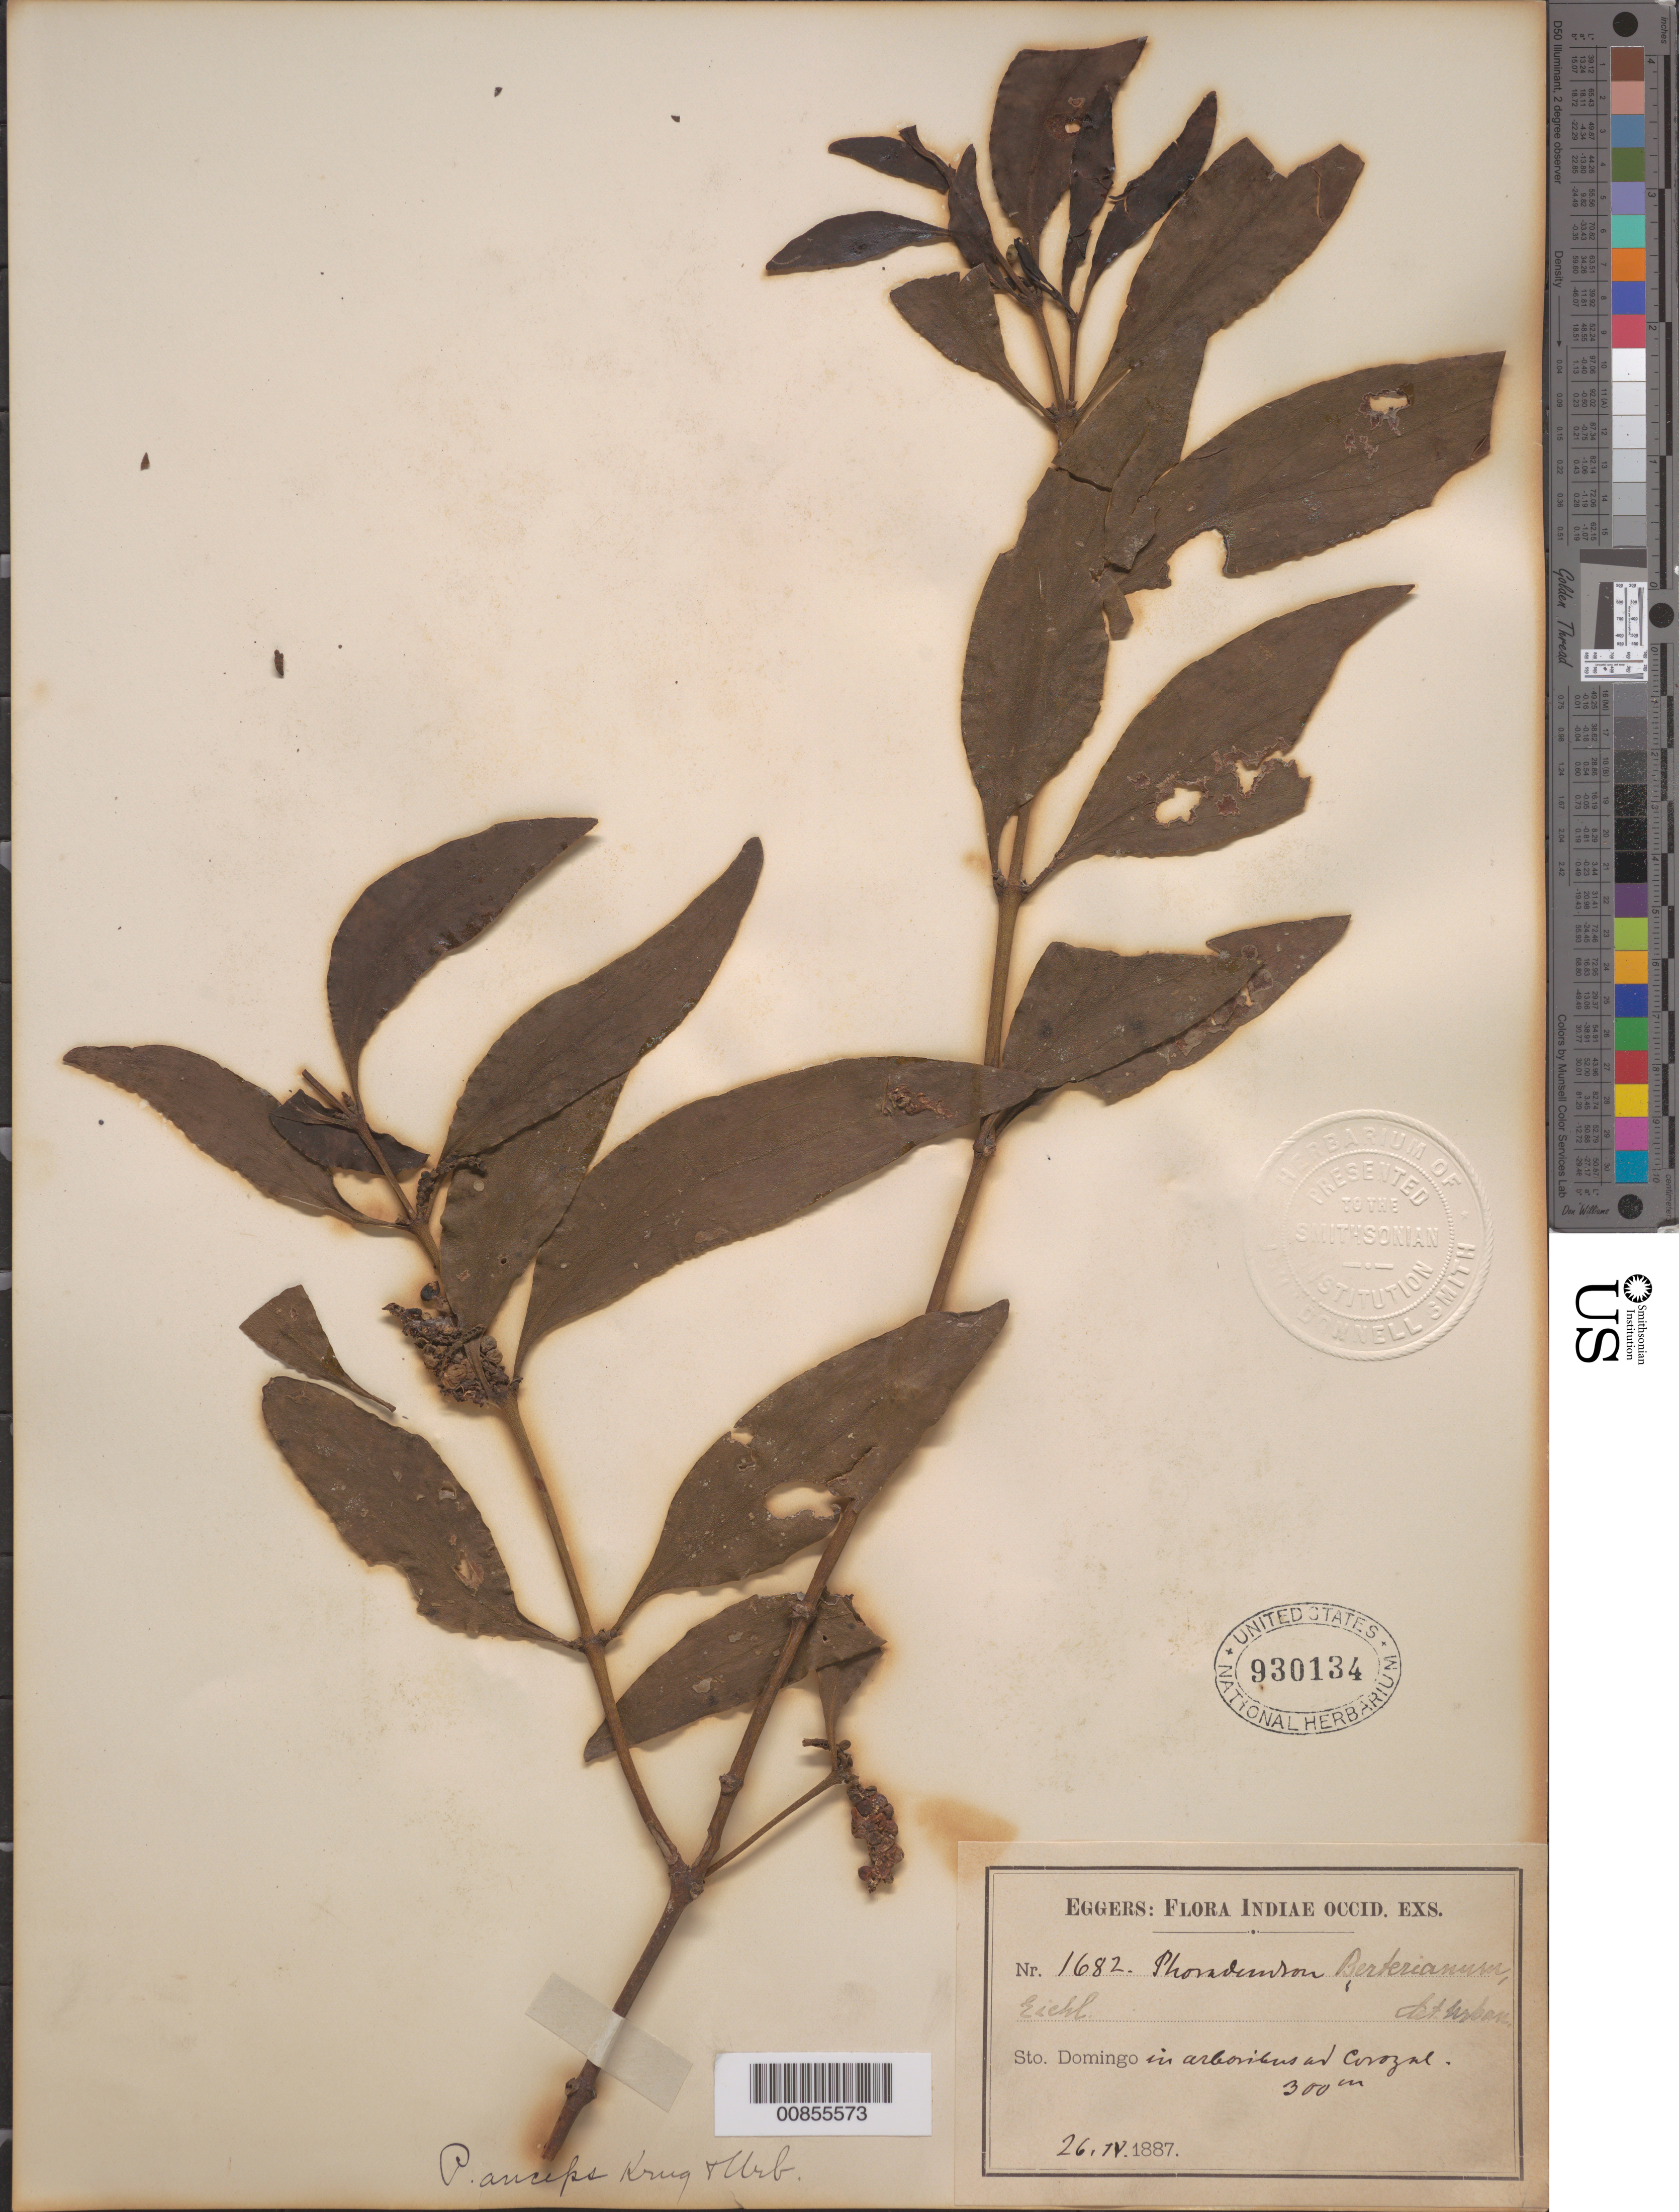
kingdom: Plantae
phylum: Tracheophyta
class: Magnoliopsida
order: Santalales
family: Viscaceae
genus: Phoradendron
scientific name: Phoradendron anceps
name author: (Spreng.) M. Gómez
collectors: H. F. A. von Eggers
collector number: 1682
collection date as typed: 26 Apr 1887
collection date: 1887-04-26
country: Dominican Republic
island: Hispaniola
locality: Ad Corozal.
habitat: In arboribus.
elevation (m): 300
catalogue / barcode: US 930134